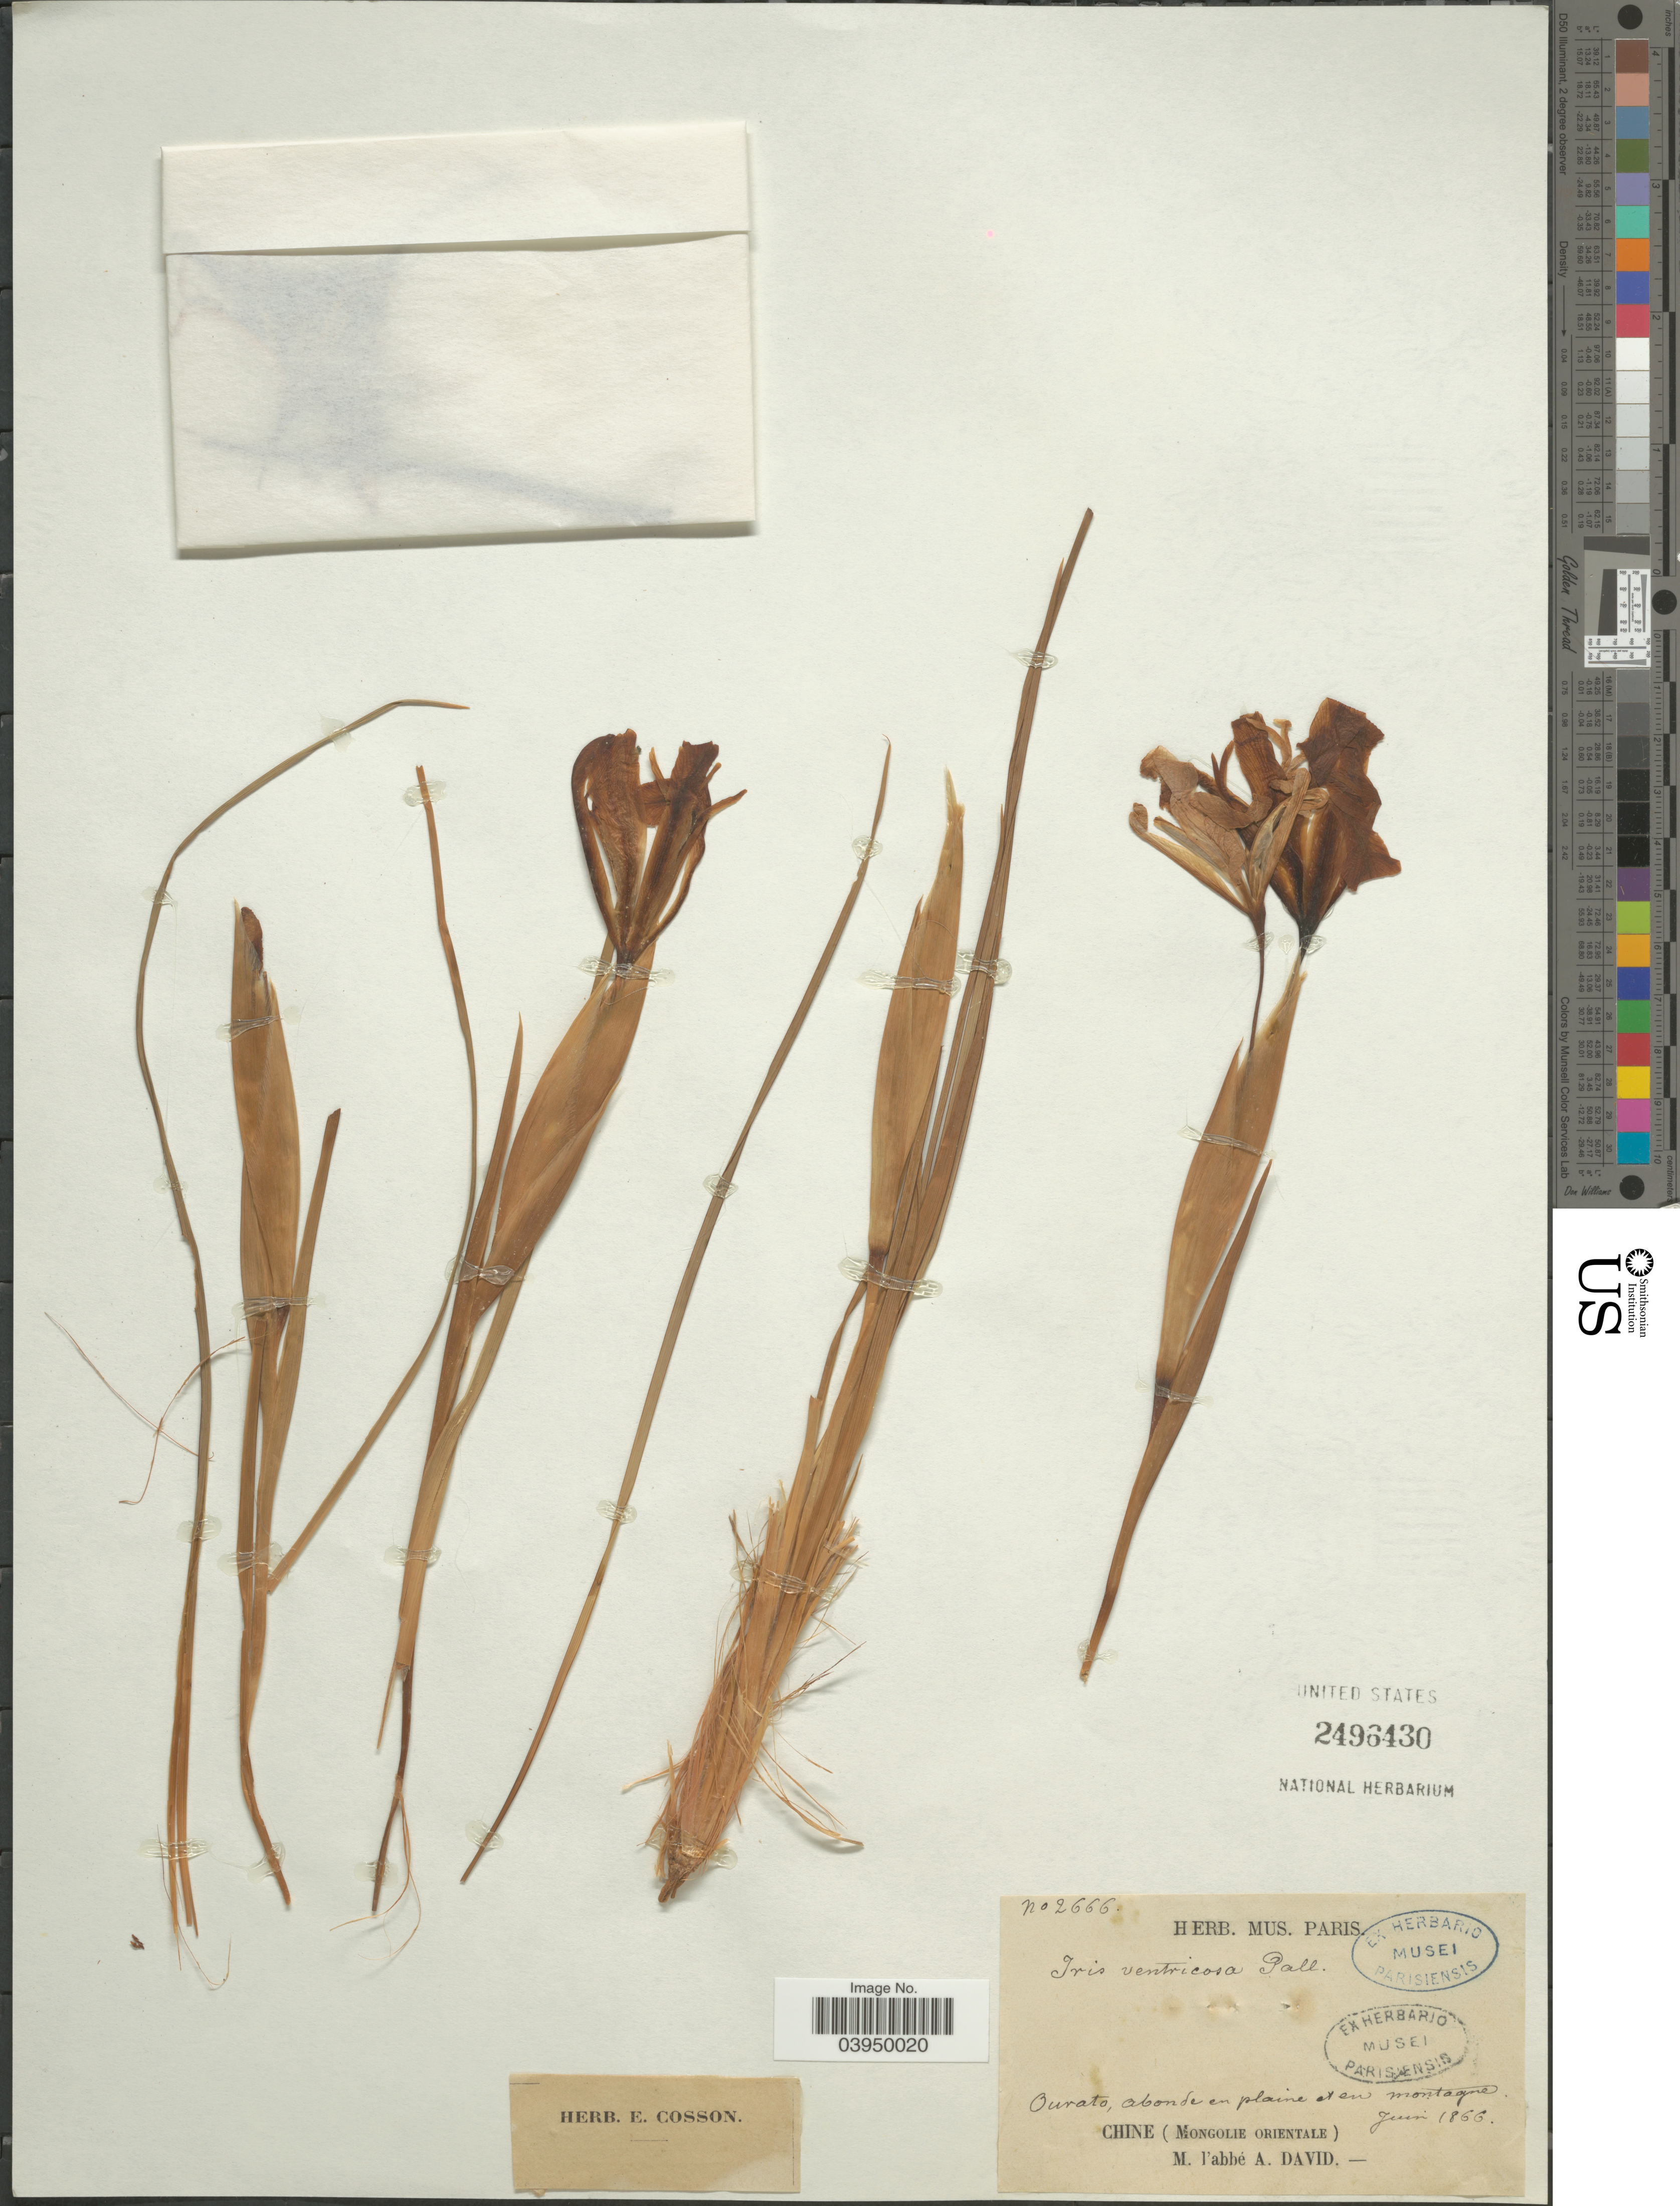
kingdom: Plantae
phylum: Tracheophyta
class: Liliopsida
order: Asparagales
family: Iridaceae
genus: Iris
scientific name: Iris ventricosa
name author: Pall.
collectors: M. David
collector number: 2666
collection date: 1866-06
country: China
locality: Ourato, abonde en plaine et en montagne. Chine (Mongolie orientale).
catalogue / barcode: US 2496430